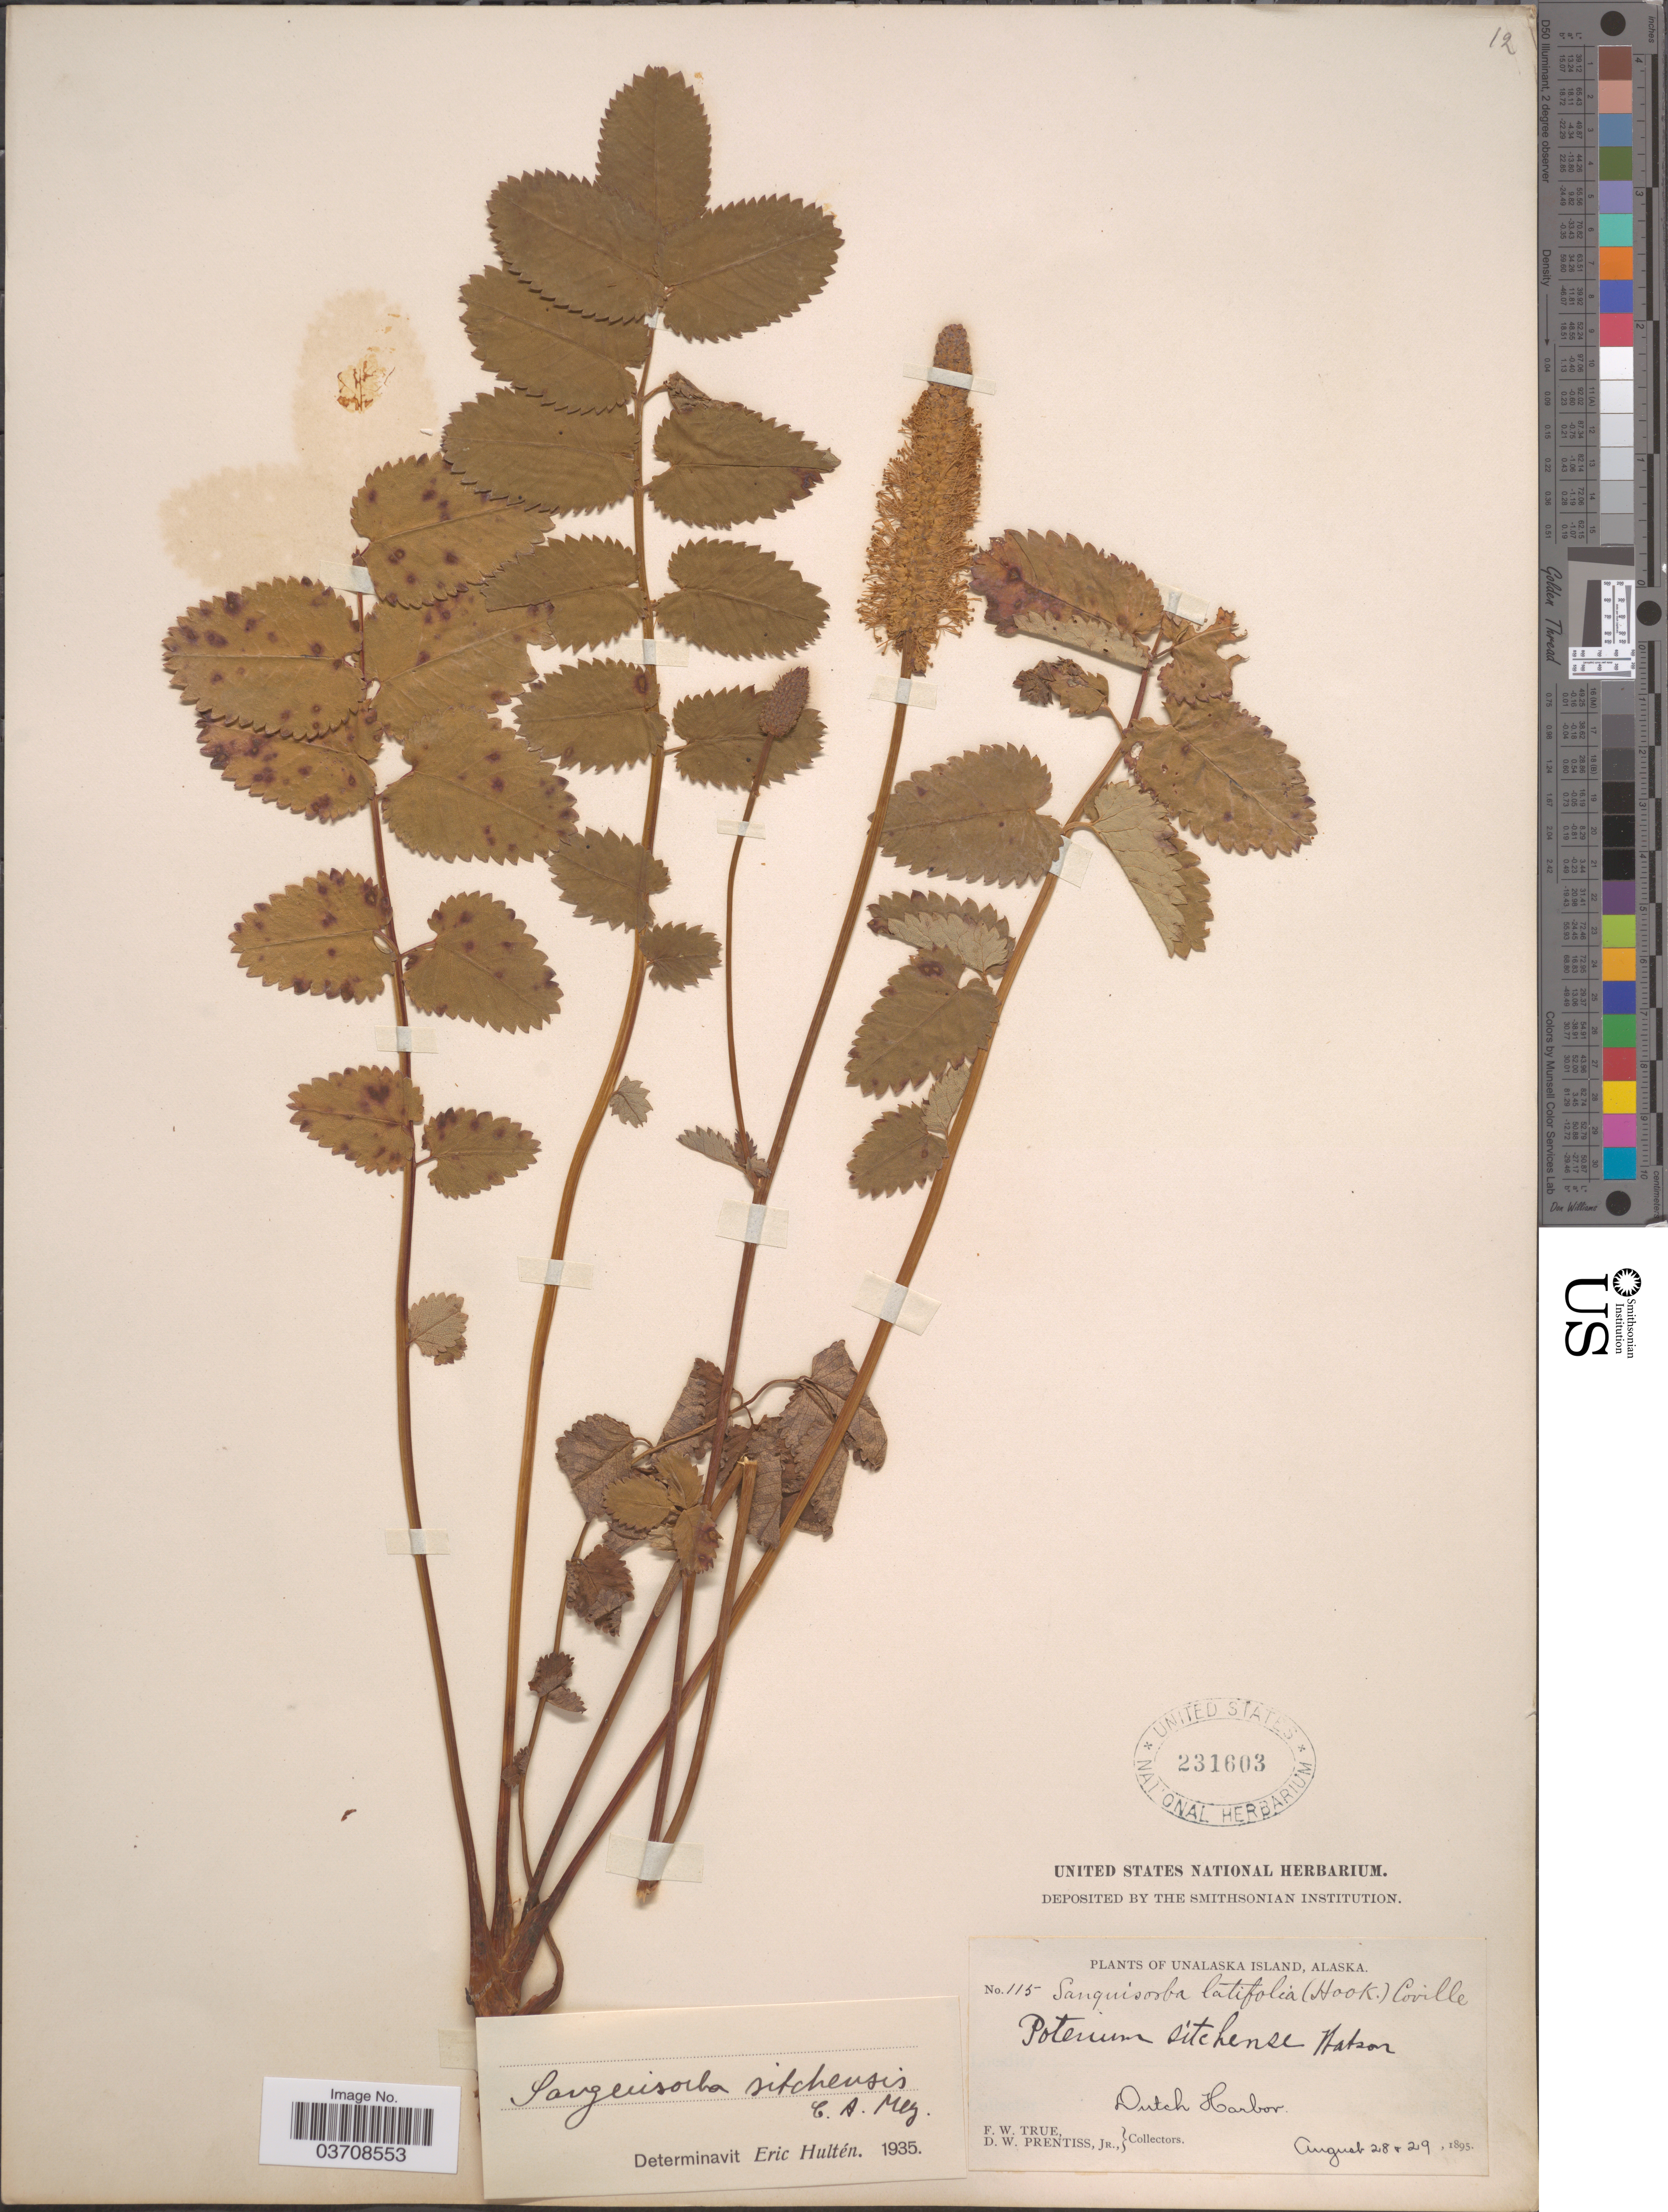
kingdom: Plantae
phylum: Tracheophyta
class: Magnoliopsida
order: Rosales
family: Rosaceae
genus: Sanguisorba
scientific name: Sanguisorba stipulata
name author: Raf.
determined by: Strong, Mark T., (BOT), Smithsonian Institution - National Museum of Natural History (UNITED STATES)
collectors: F. True & D. Prentiss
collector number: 115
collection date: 1895-08-28/1895-08-29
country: United States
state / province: Alaska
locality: Unalaska Island. Dutch Harbor.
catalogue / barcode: US 231603